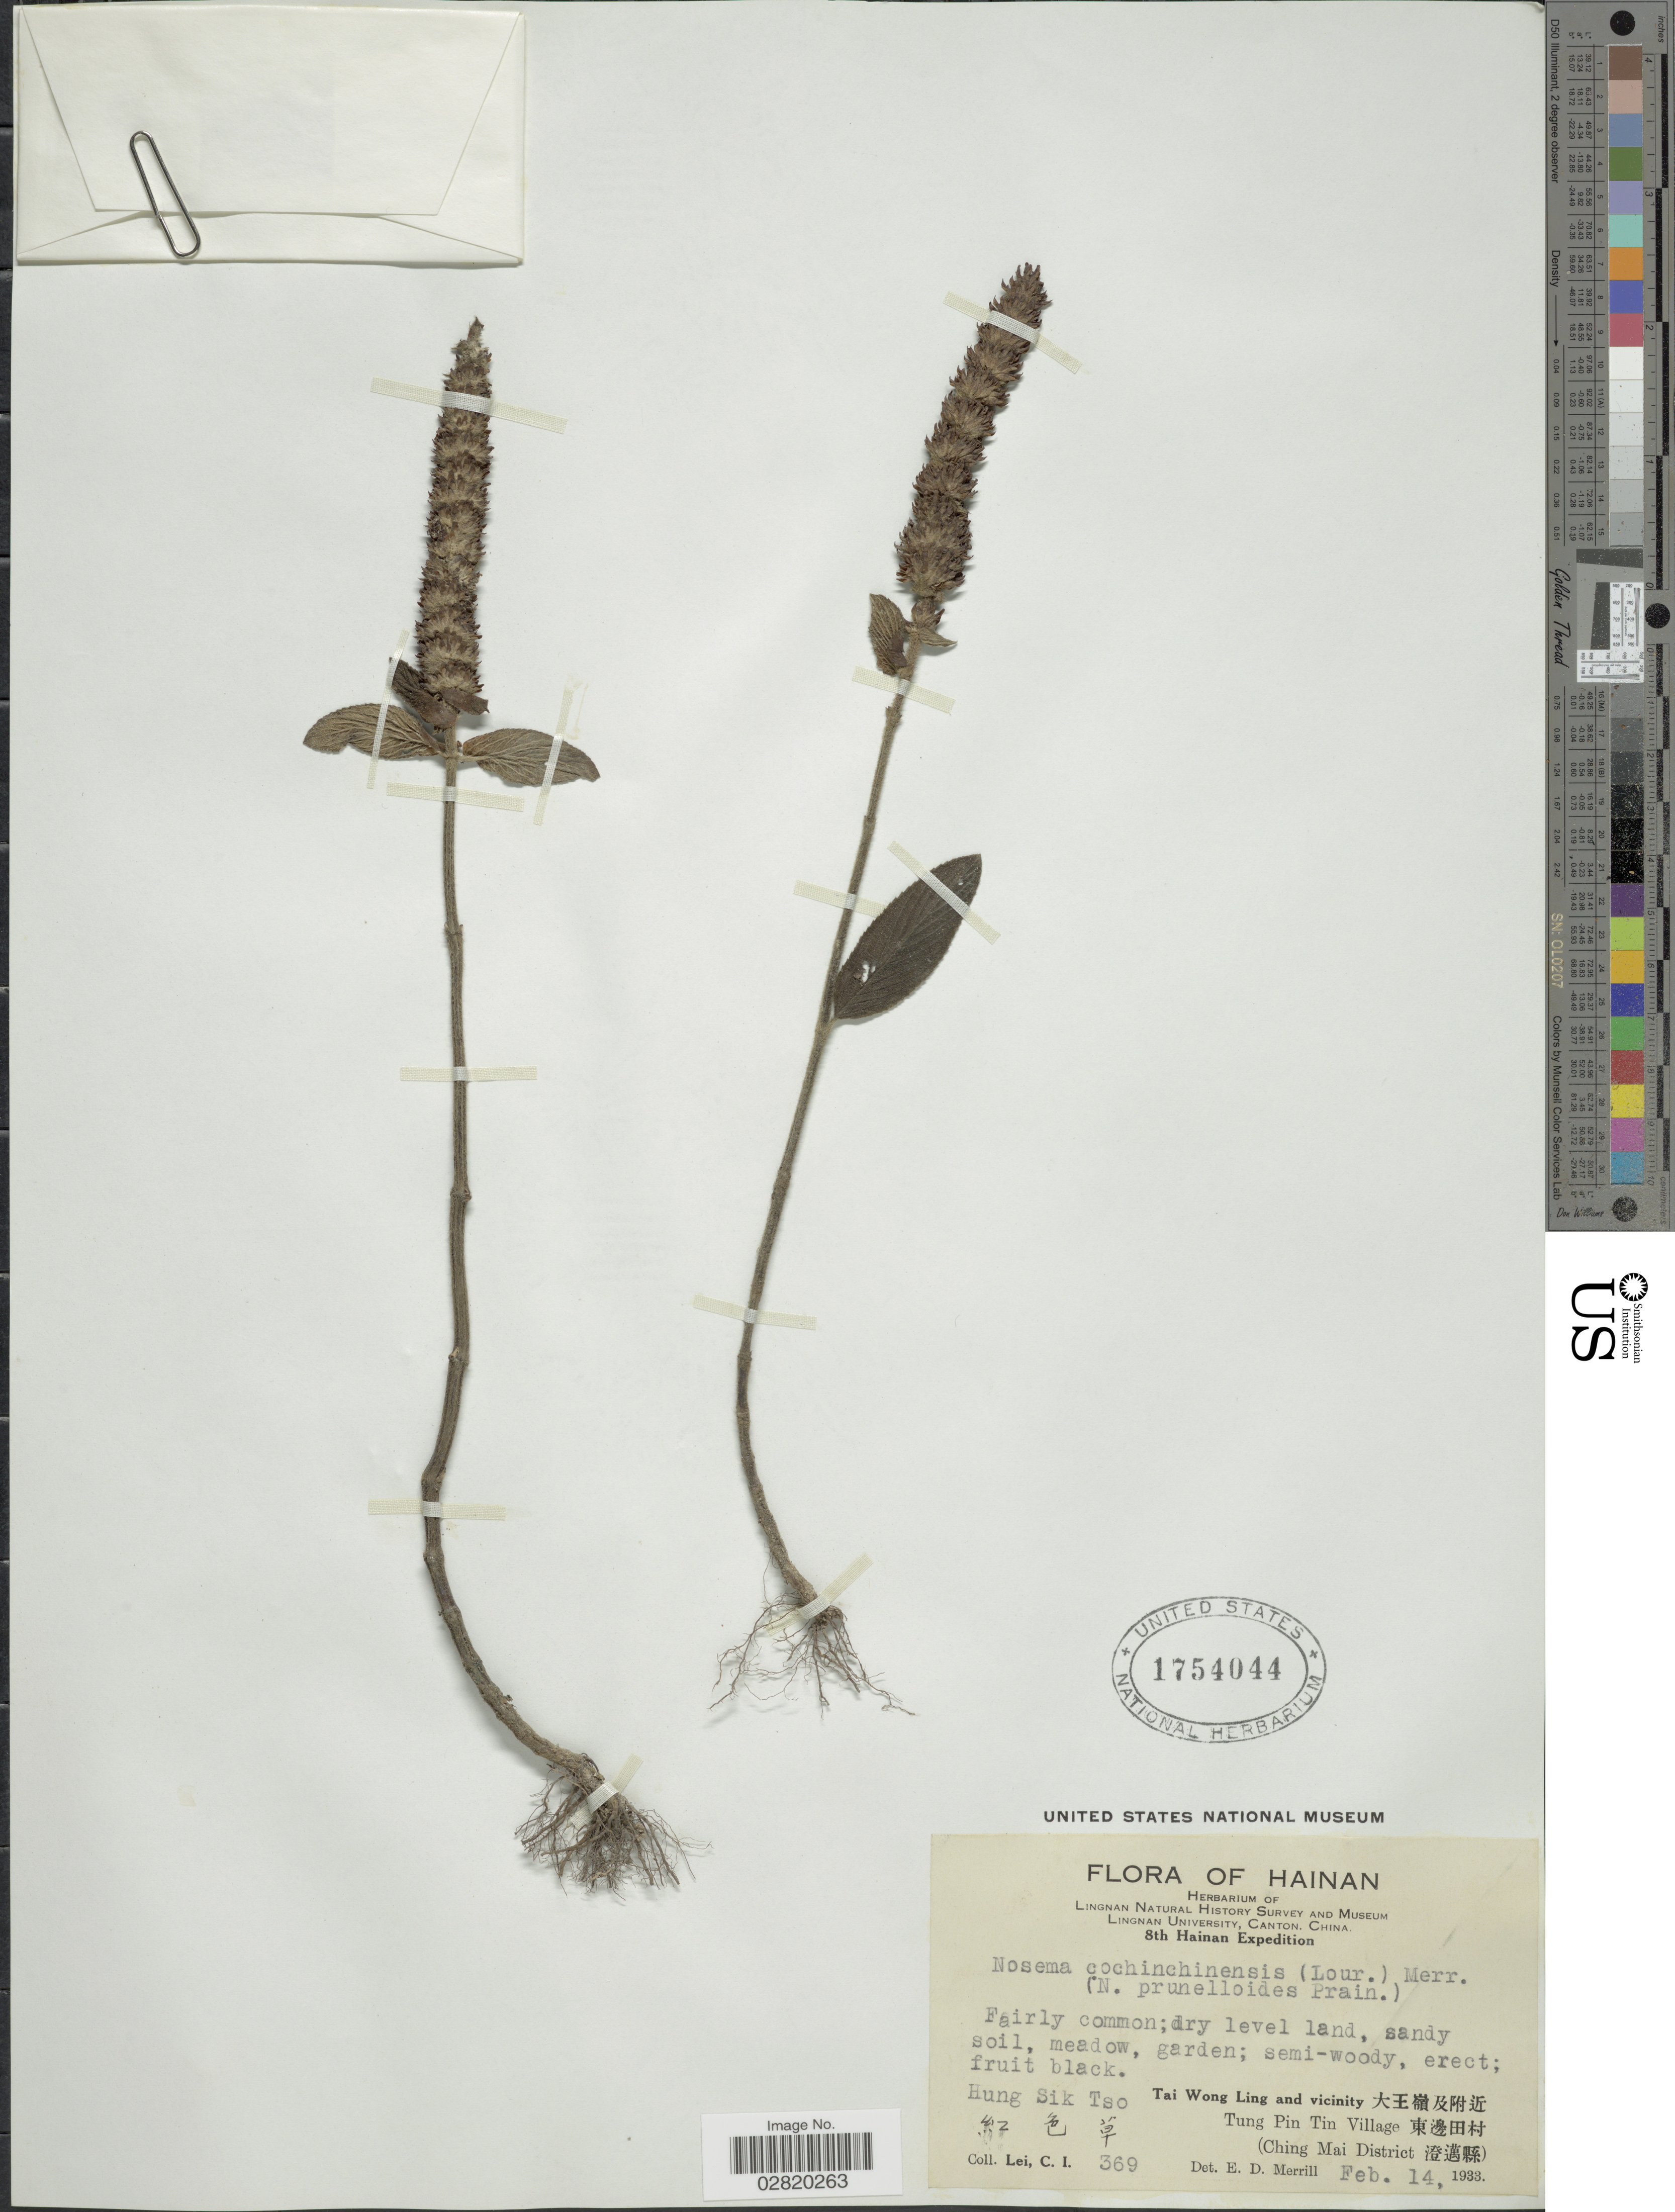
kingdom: Plantae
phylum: Tracheophyta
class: Magnoliopsida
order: Lamiales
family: Lamiaceae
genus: Nosema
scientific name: Nosema cochinchinensis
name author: (Lour.) Merr.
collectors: C. I. Lei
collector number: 369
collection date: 1933-02-14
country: China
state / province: Hainan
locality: Hung Sik Tso. Tai Wong Ling and vicinity. Tung Pin Tin Village. (Ching Mai District).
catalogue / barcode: US 1754044